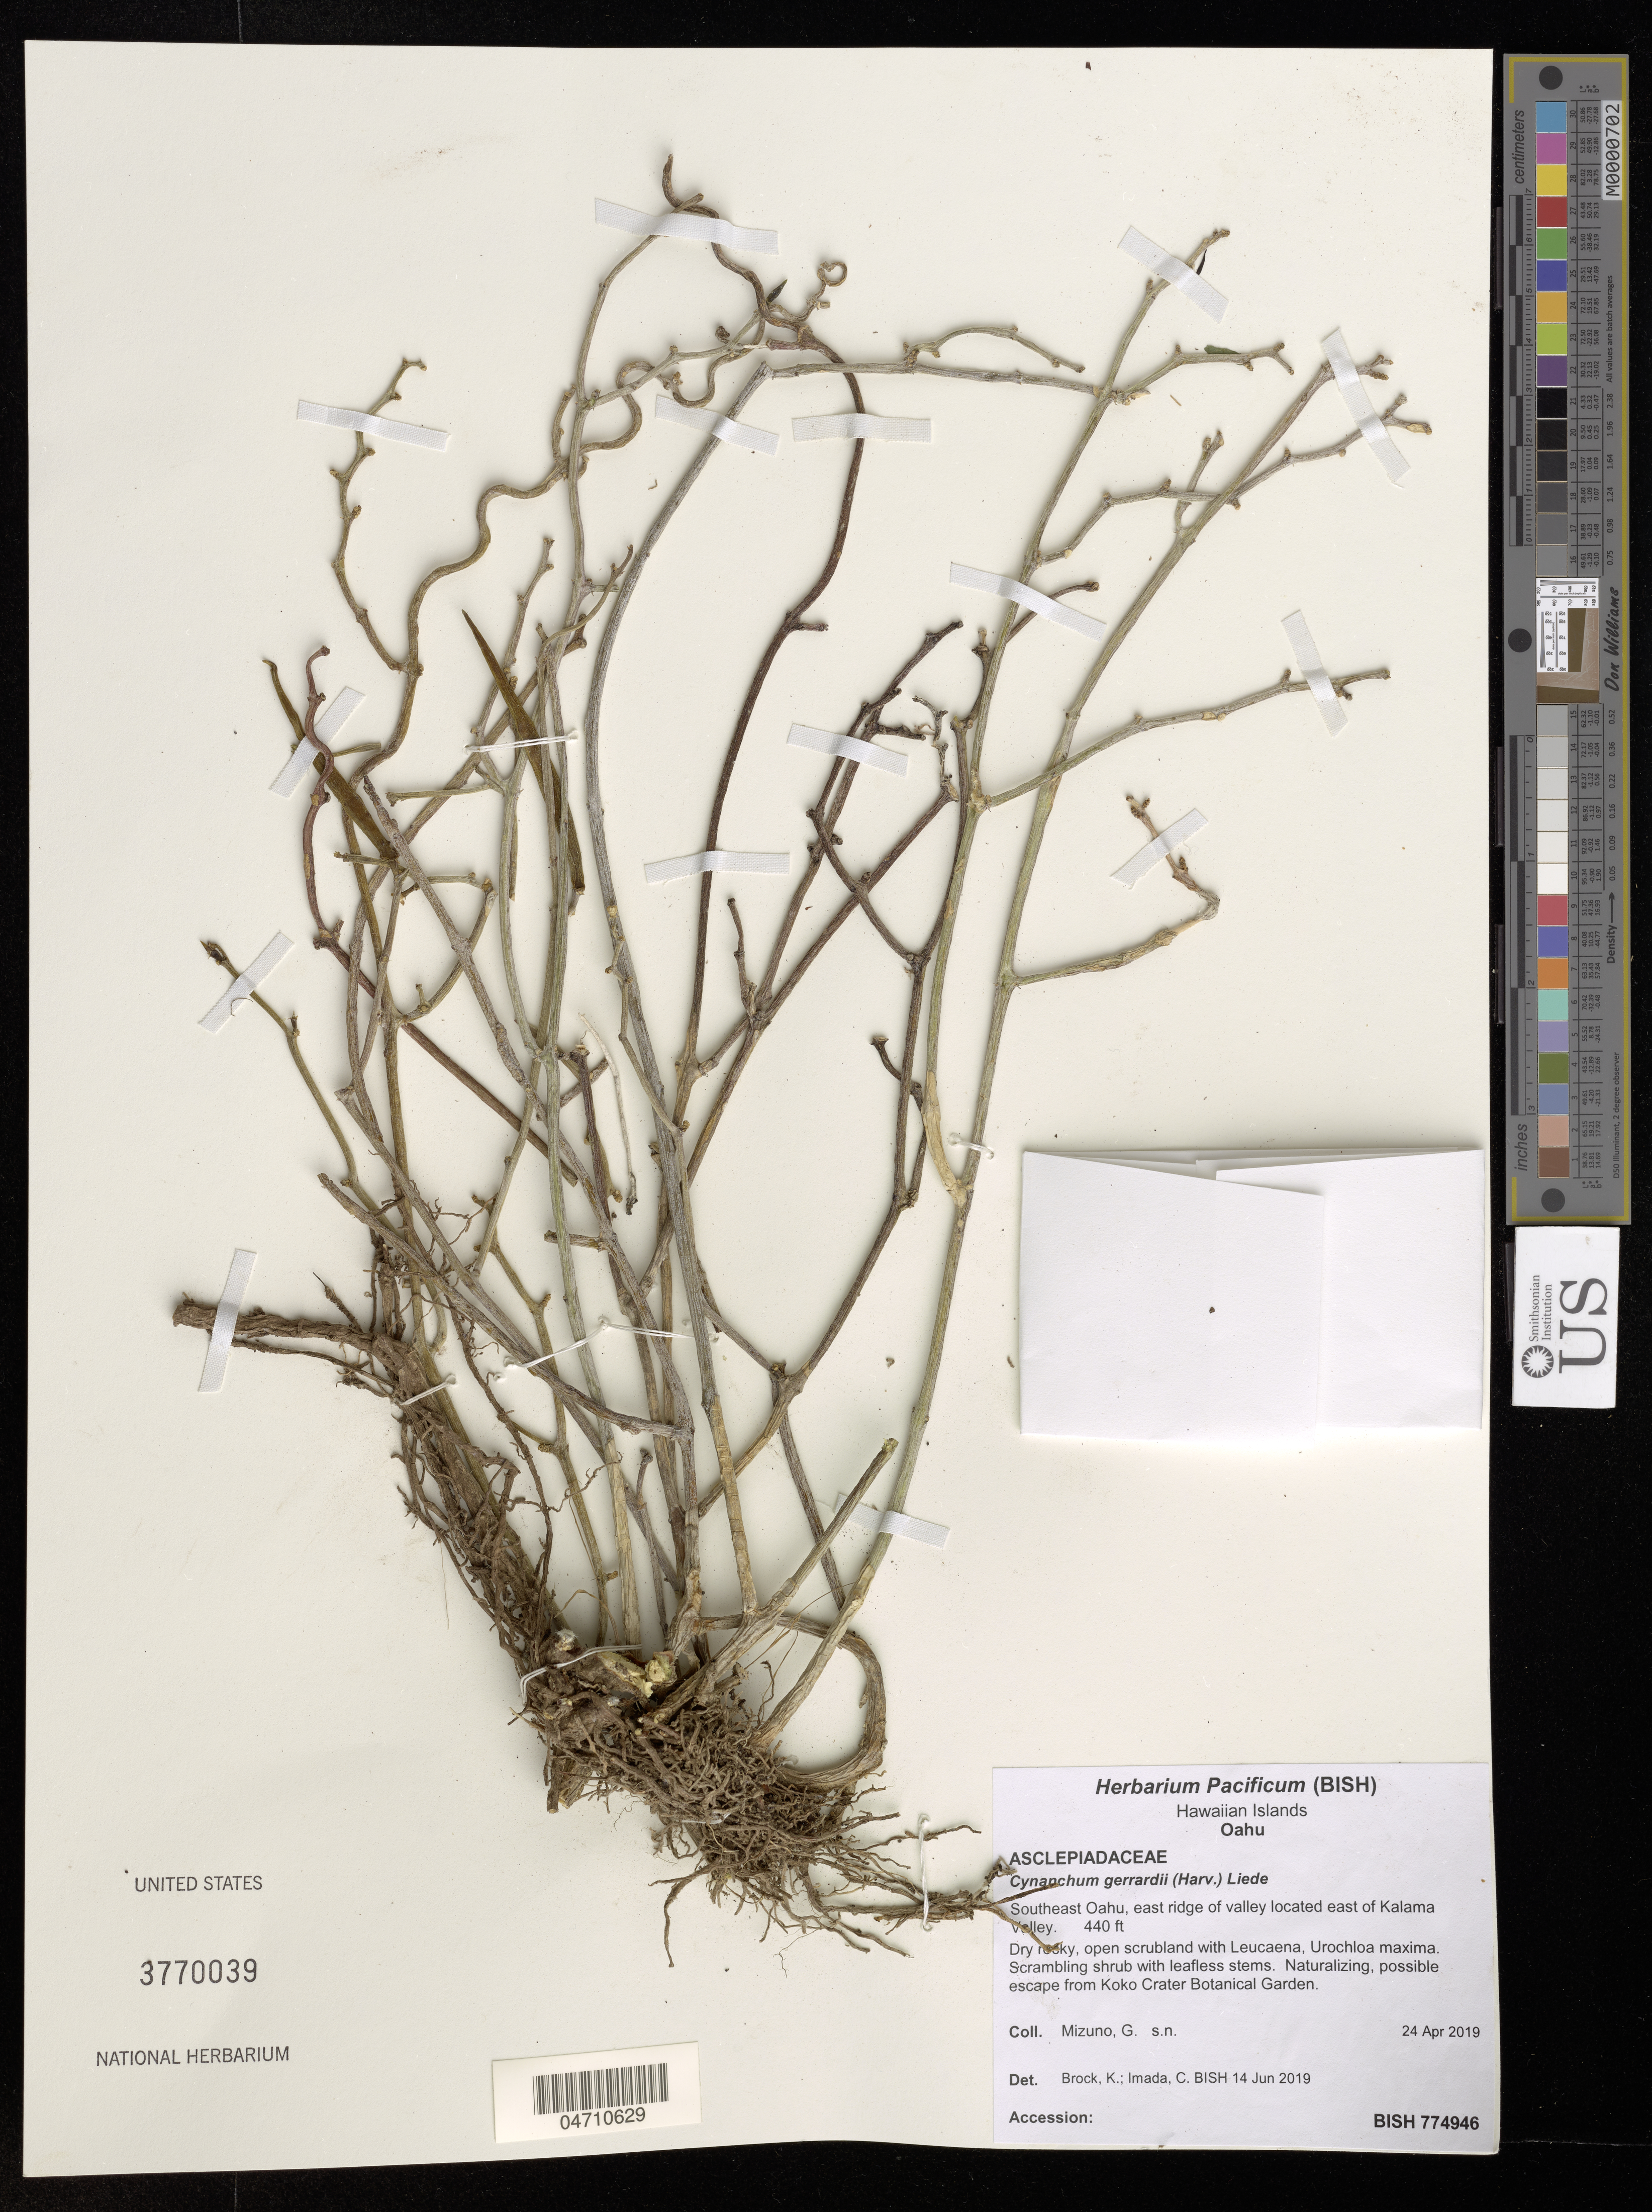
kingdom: Plantae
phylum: Tracheophyta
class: Magnoliopsida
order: Gentianales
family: Apocynaceae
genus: Cynanchum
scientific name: Cynanchum gerrardii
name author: (Harv.) Liede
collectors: G. Mizuno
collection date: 2019-04-24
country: United States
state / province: Hawaii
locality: Hawaiian Islands. Oahu. Southeast Oahu, east ridge of valley located east of Kalama Valley.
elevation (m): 134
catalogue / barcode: US 3770039